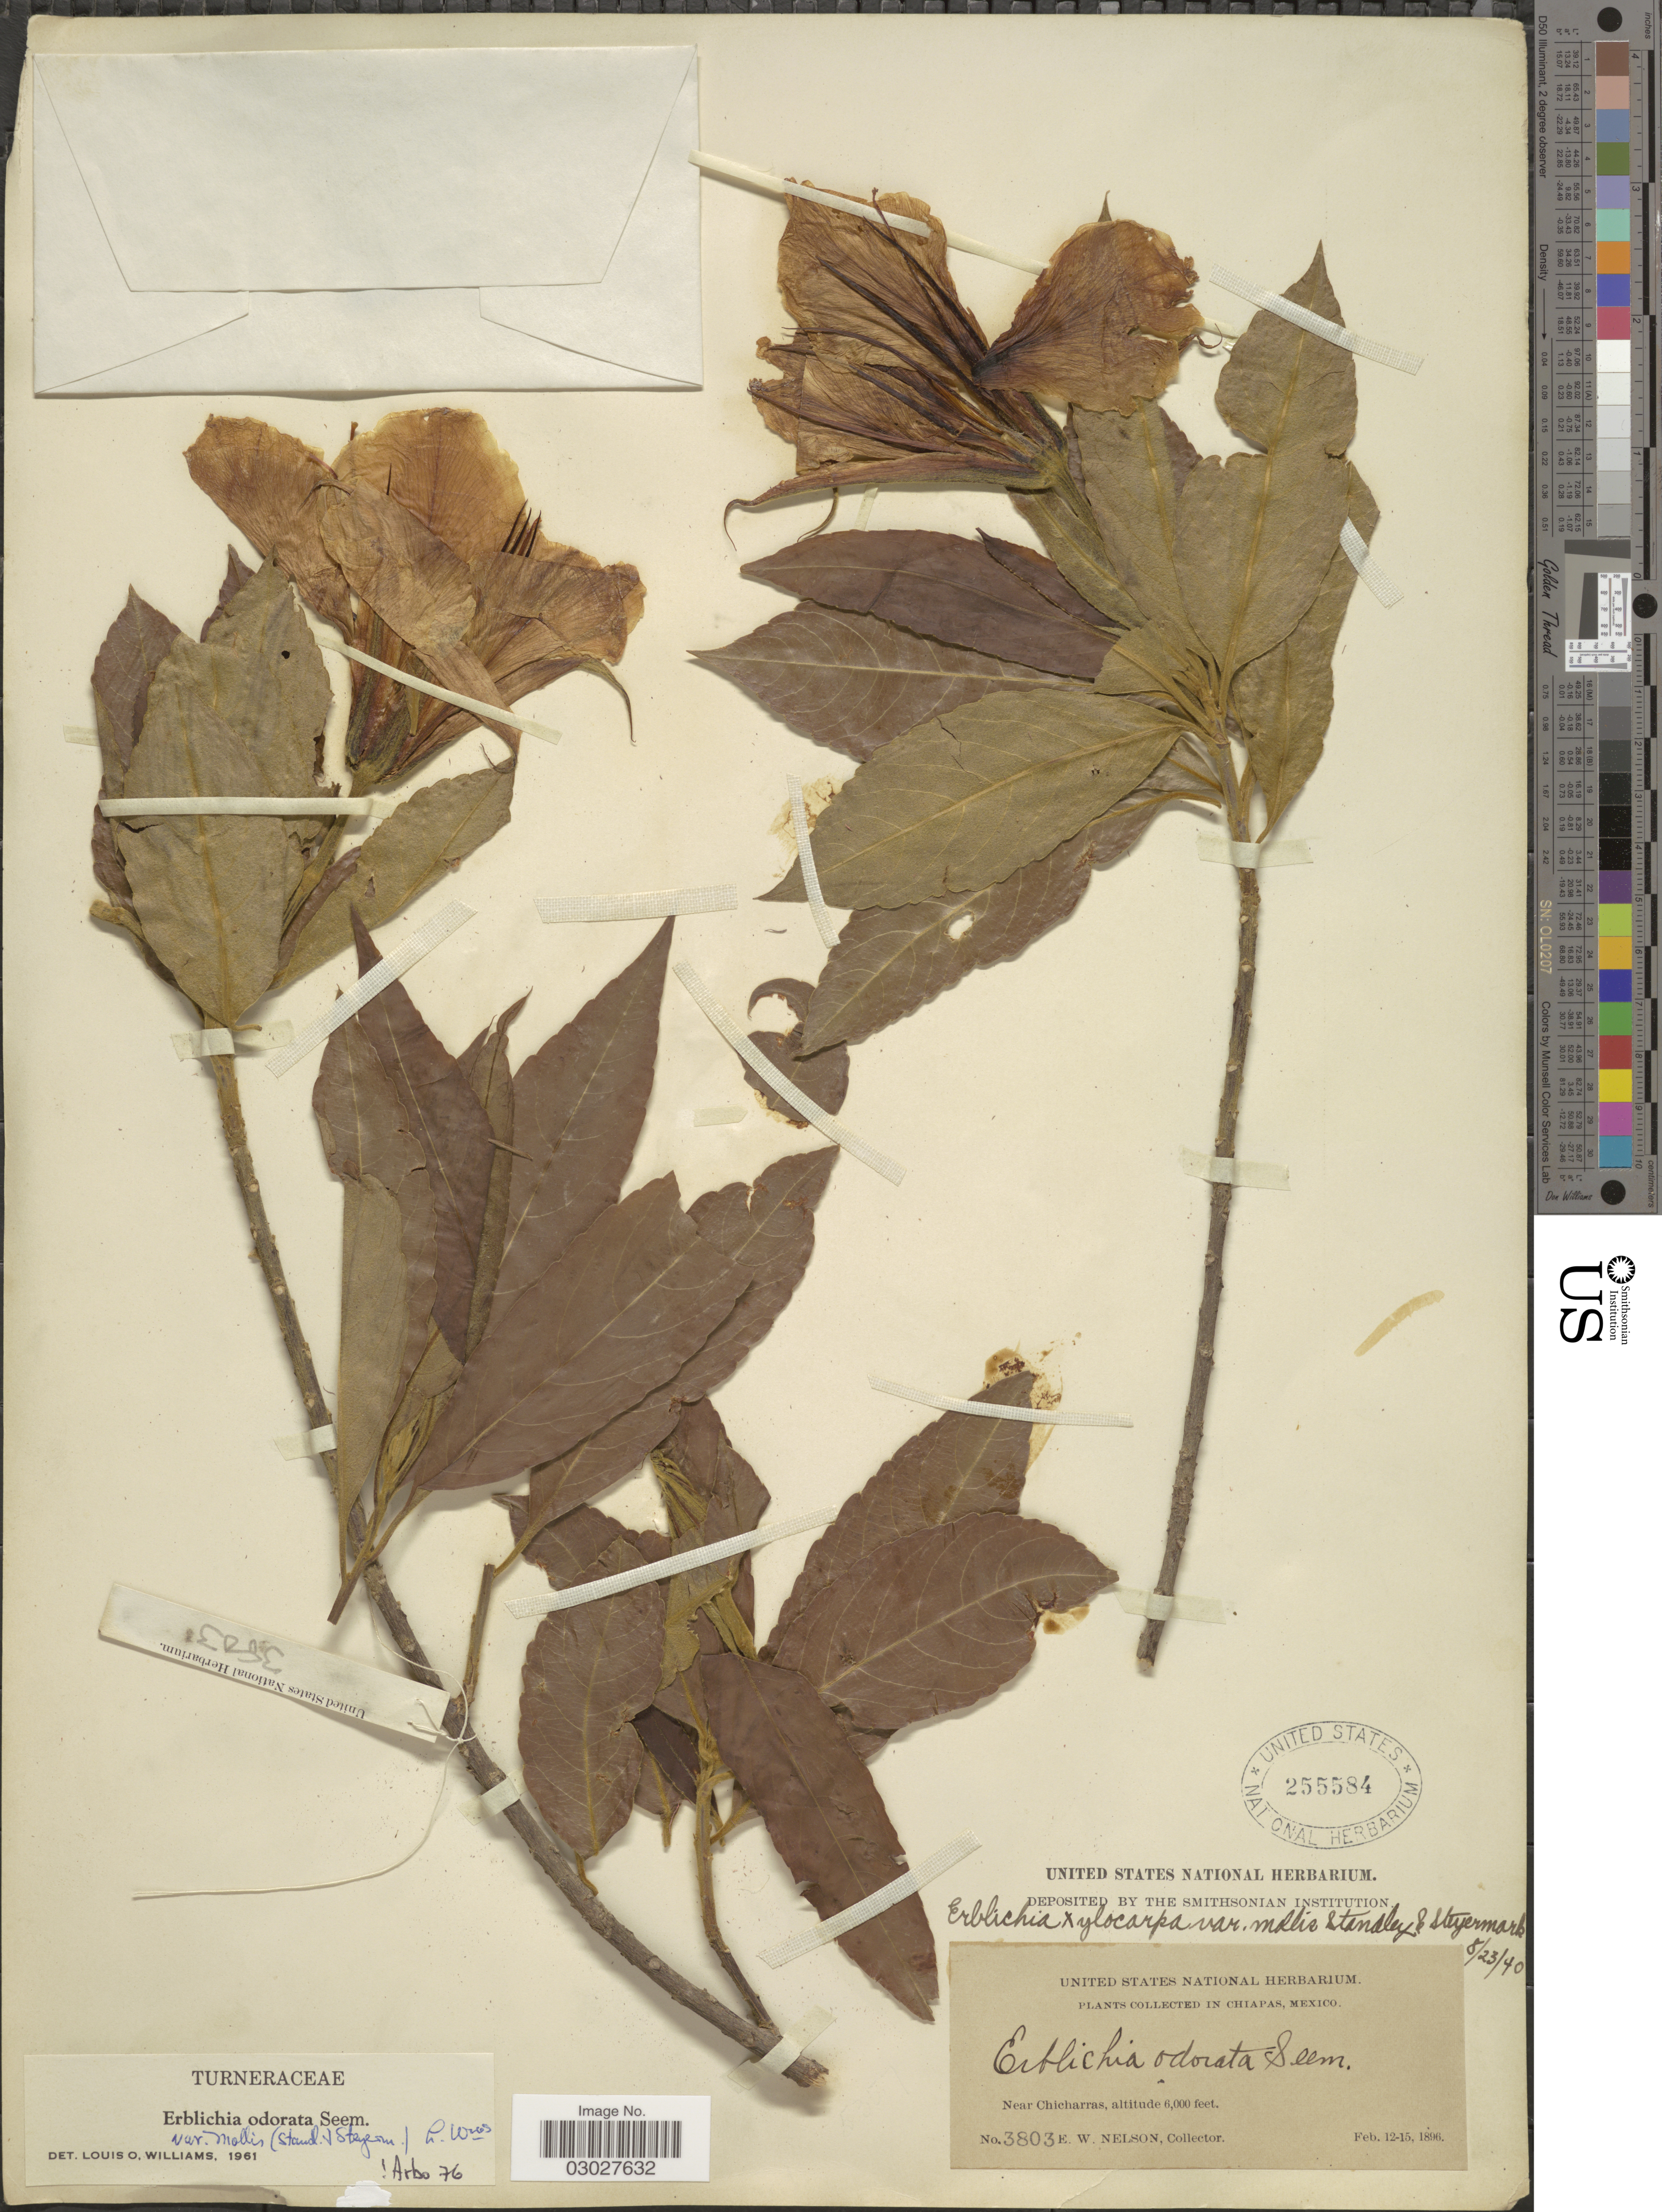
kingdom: Plantae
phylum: Tracheophyta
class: Magnoliopsida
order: Malpighiales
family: Turneraceae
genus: Erblichia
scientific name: Erblichia odorata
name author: Seem.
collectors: E. W. Nelson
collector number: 3803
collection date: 1896-02-12/1896-02-15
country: Mexico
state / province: Chiapas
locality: Near Chicharras.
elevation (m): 1829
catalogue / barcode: US 255584